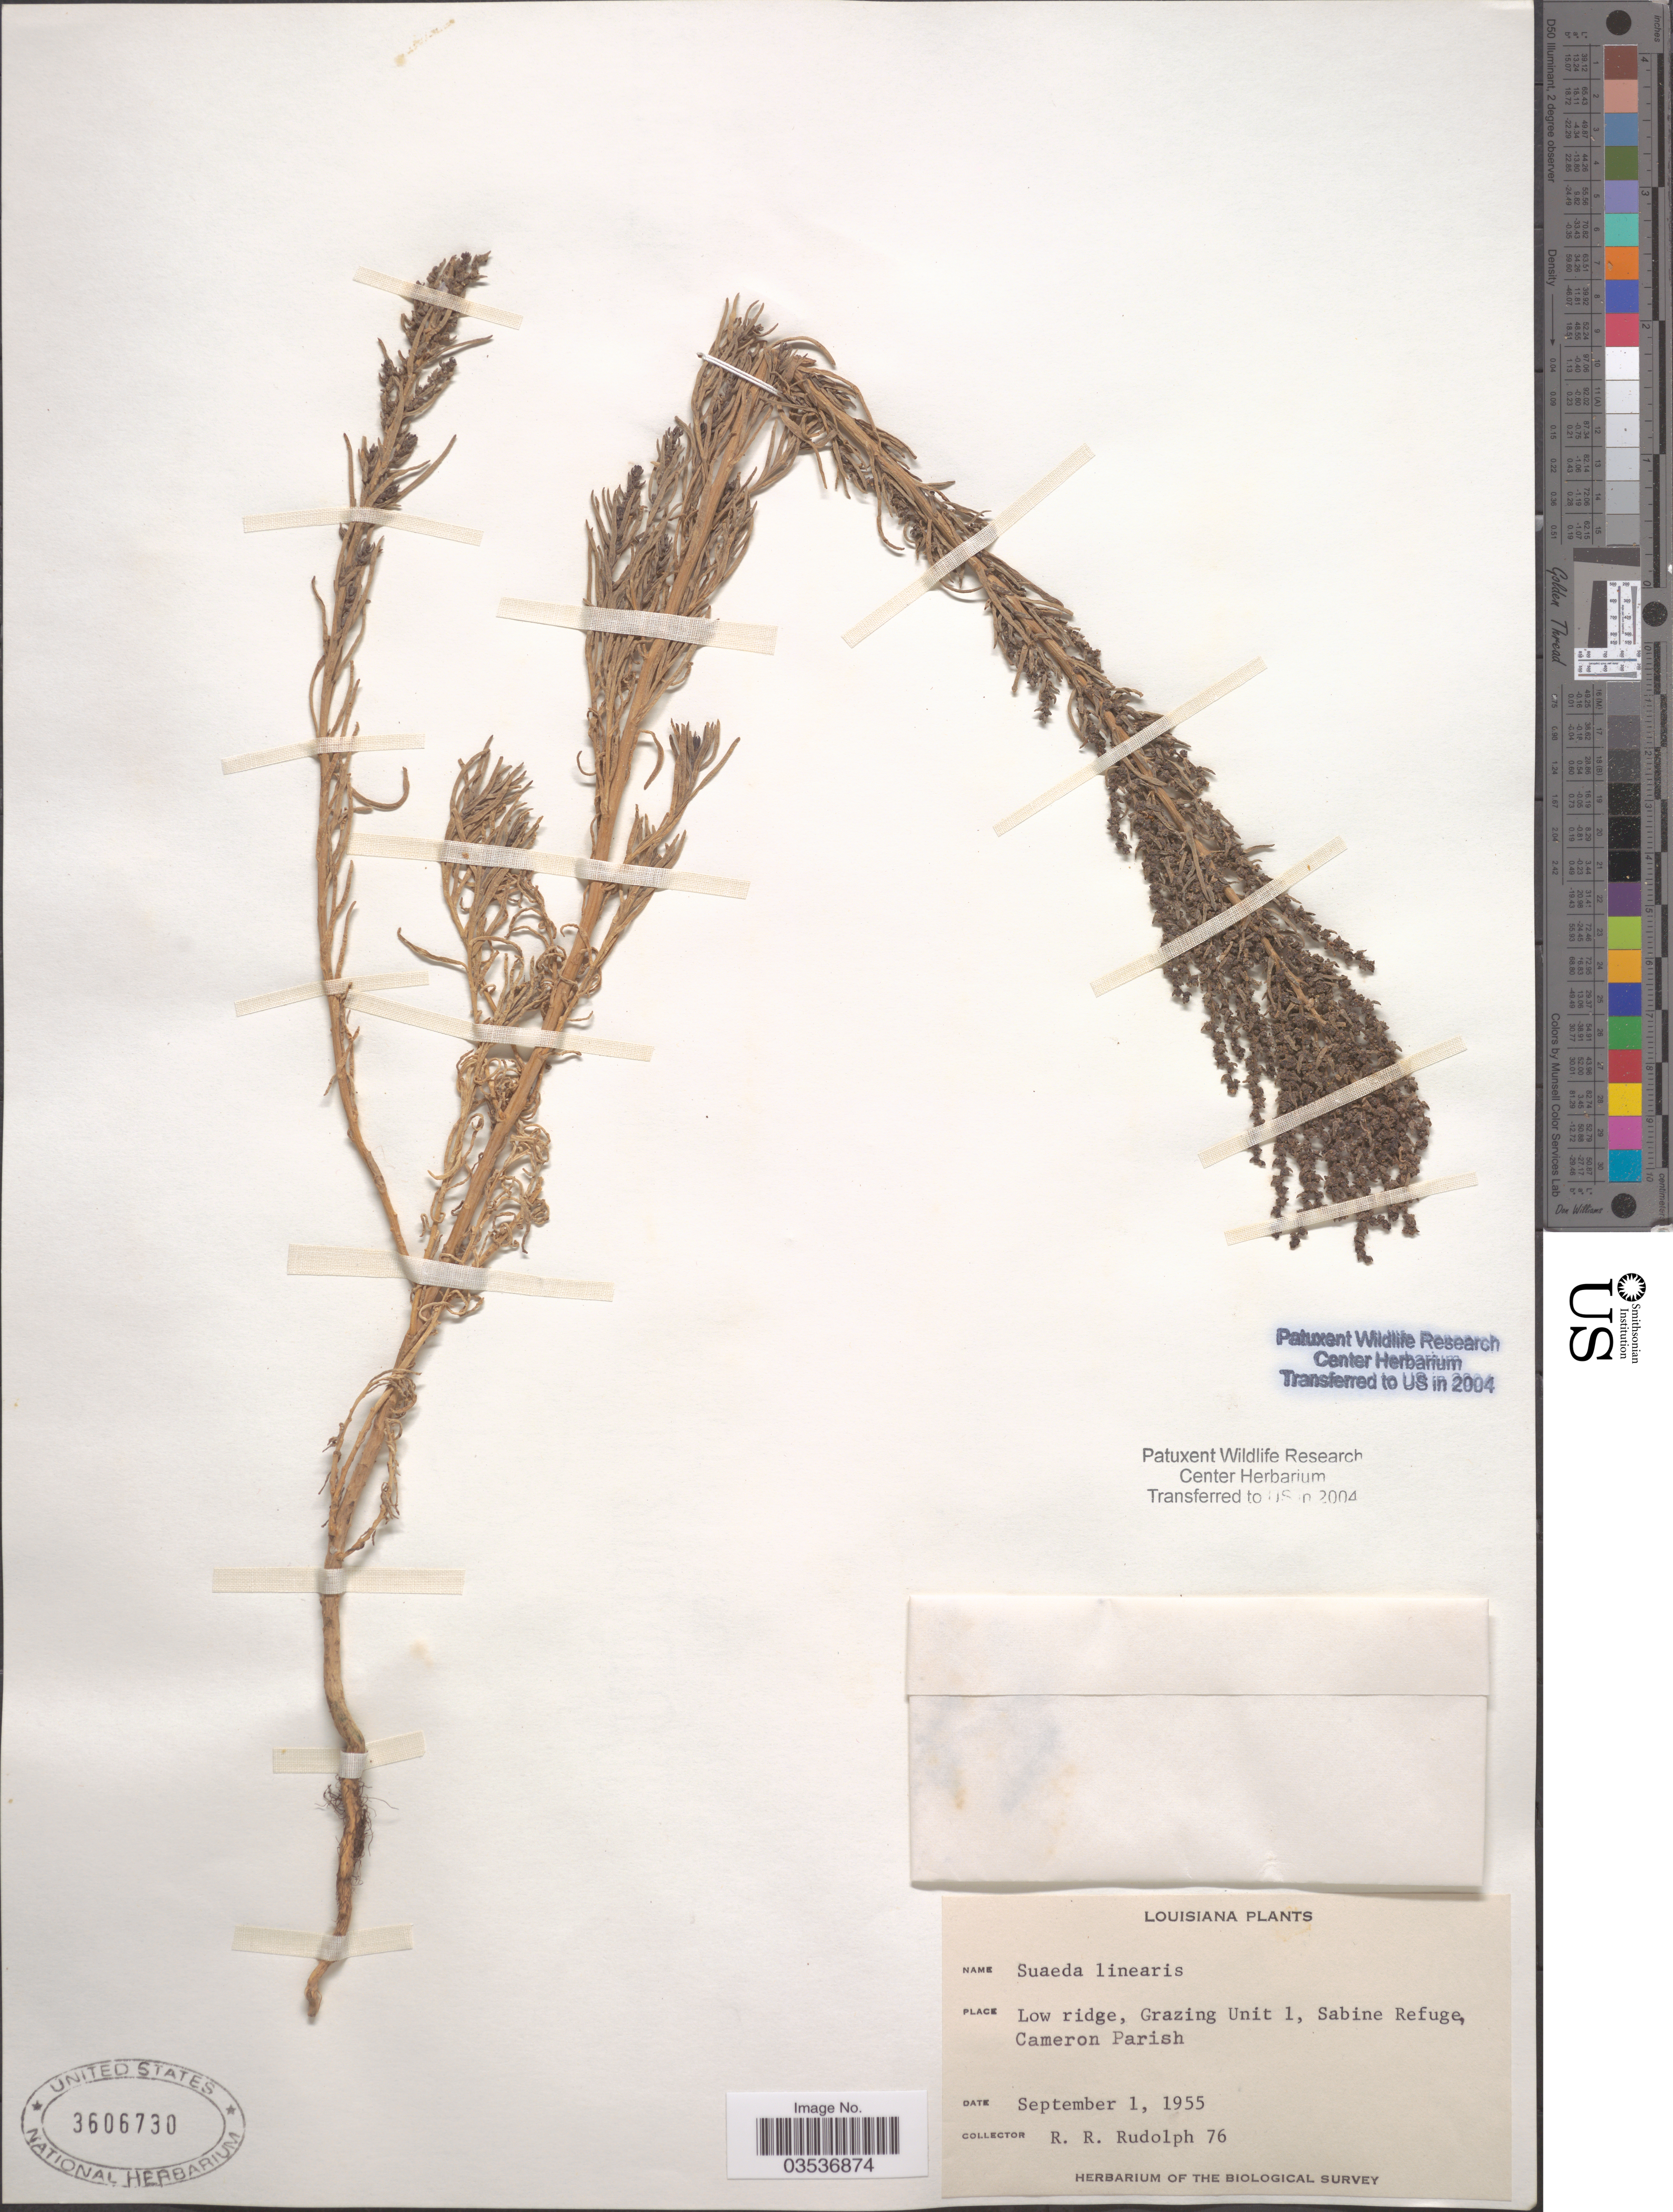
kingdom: Plantae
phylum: Tracheophyta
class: Magnoliopsida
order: Caryophyllales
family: Amaranthaceae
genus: Dondia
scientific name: Dondia linearis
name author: (Elliott) A. Heller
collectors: R. Rudolph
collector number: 76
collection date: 1955-09-01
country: United States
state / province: Louisiana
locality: Grazing Unit 1, Sabine Refuge, Cameron Parish.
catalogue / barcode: US 3606730